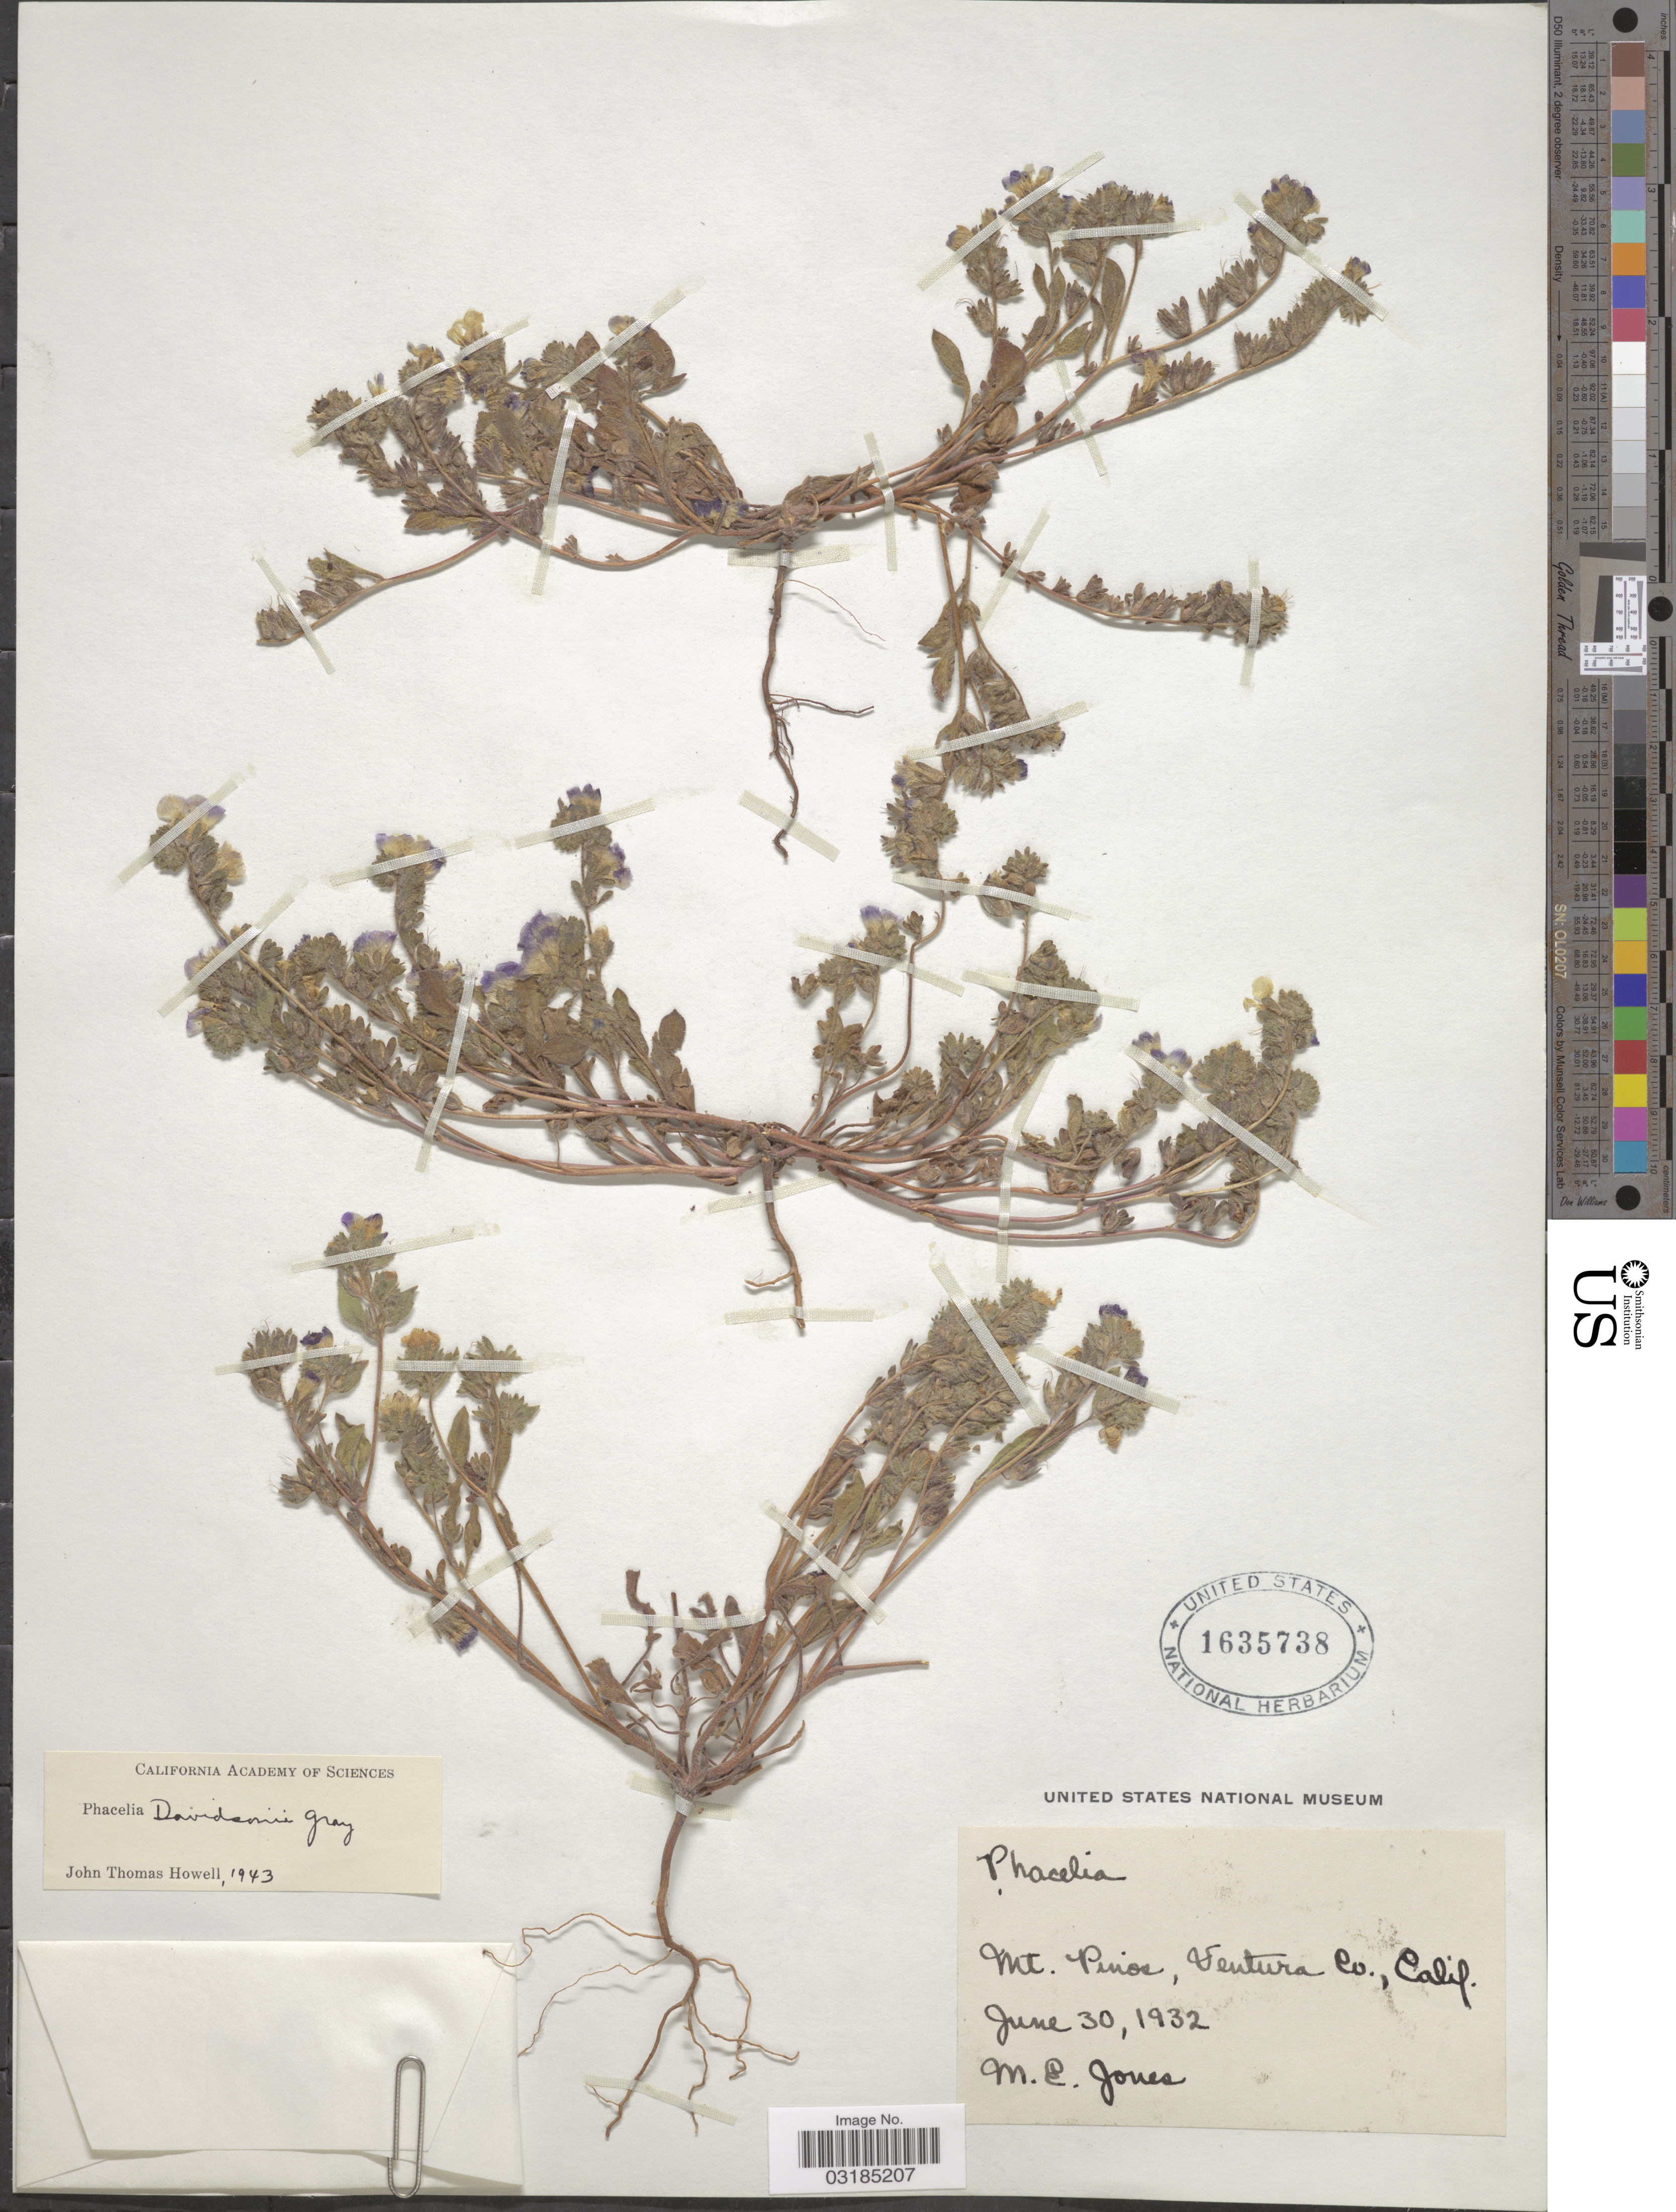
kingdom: Plantae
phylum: Tracheophyta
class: Magnoliopsida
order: Boraginales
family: Hydrophyllaceae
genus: Phacelia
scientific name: Phacelia davidsonii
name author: A. Gray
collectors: M. E. Jones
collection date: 1932-06-30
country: United States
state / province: California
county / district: Ventura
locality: Mt. Pinos, Ventura Co.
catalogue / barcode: US 1635738